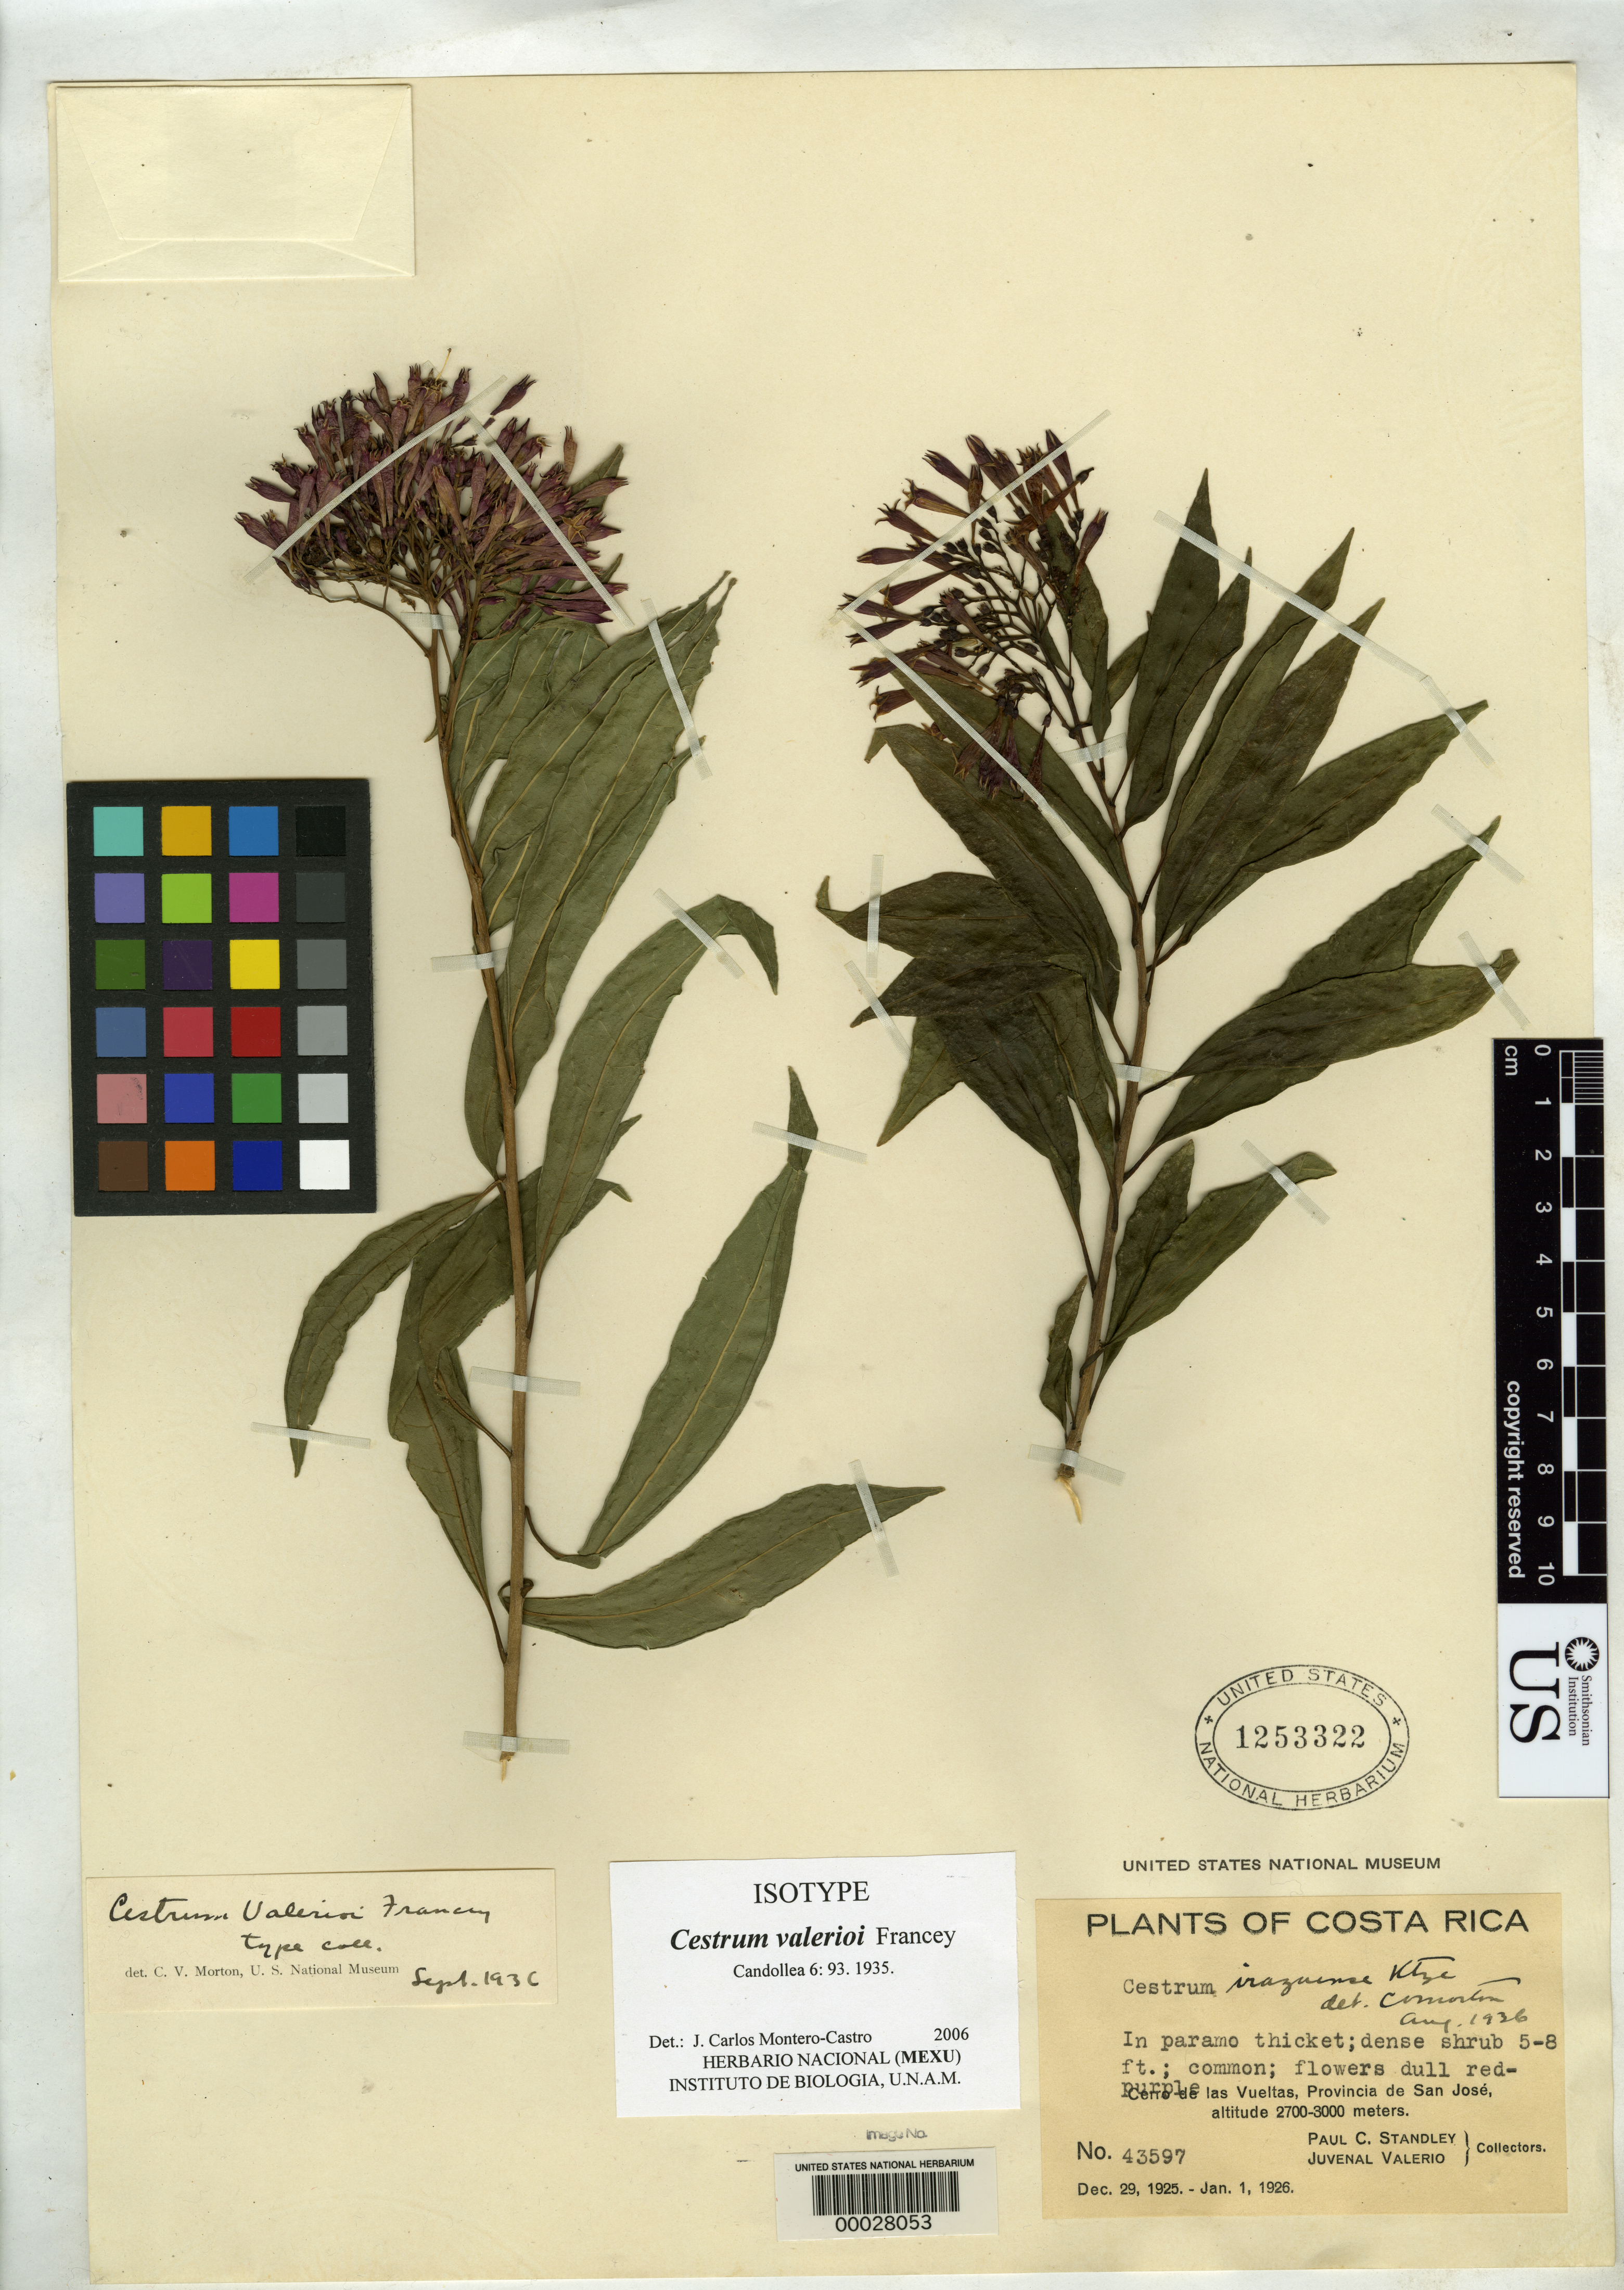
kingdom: Plantae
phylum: Tracheophyta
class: Magnoliopsida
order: Solanales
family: Solanaceae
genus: Cestrum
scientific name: Cestrum valerioi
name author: Francey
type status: Isotype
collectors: P. C. Standley & J. Valerio R.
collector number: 43597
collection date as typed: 29 Dec 1936 to 01 Jan 1936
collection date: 1936-01-01/1936-12-29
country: Costa Rica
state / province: San José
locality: Cerro de las Vueltas.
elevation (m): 2700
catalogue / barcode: US 1253322